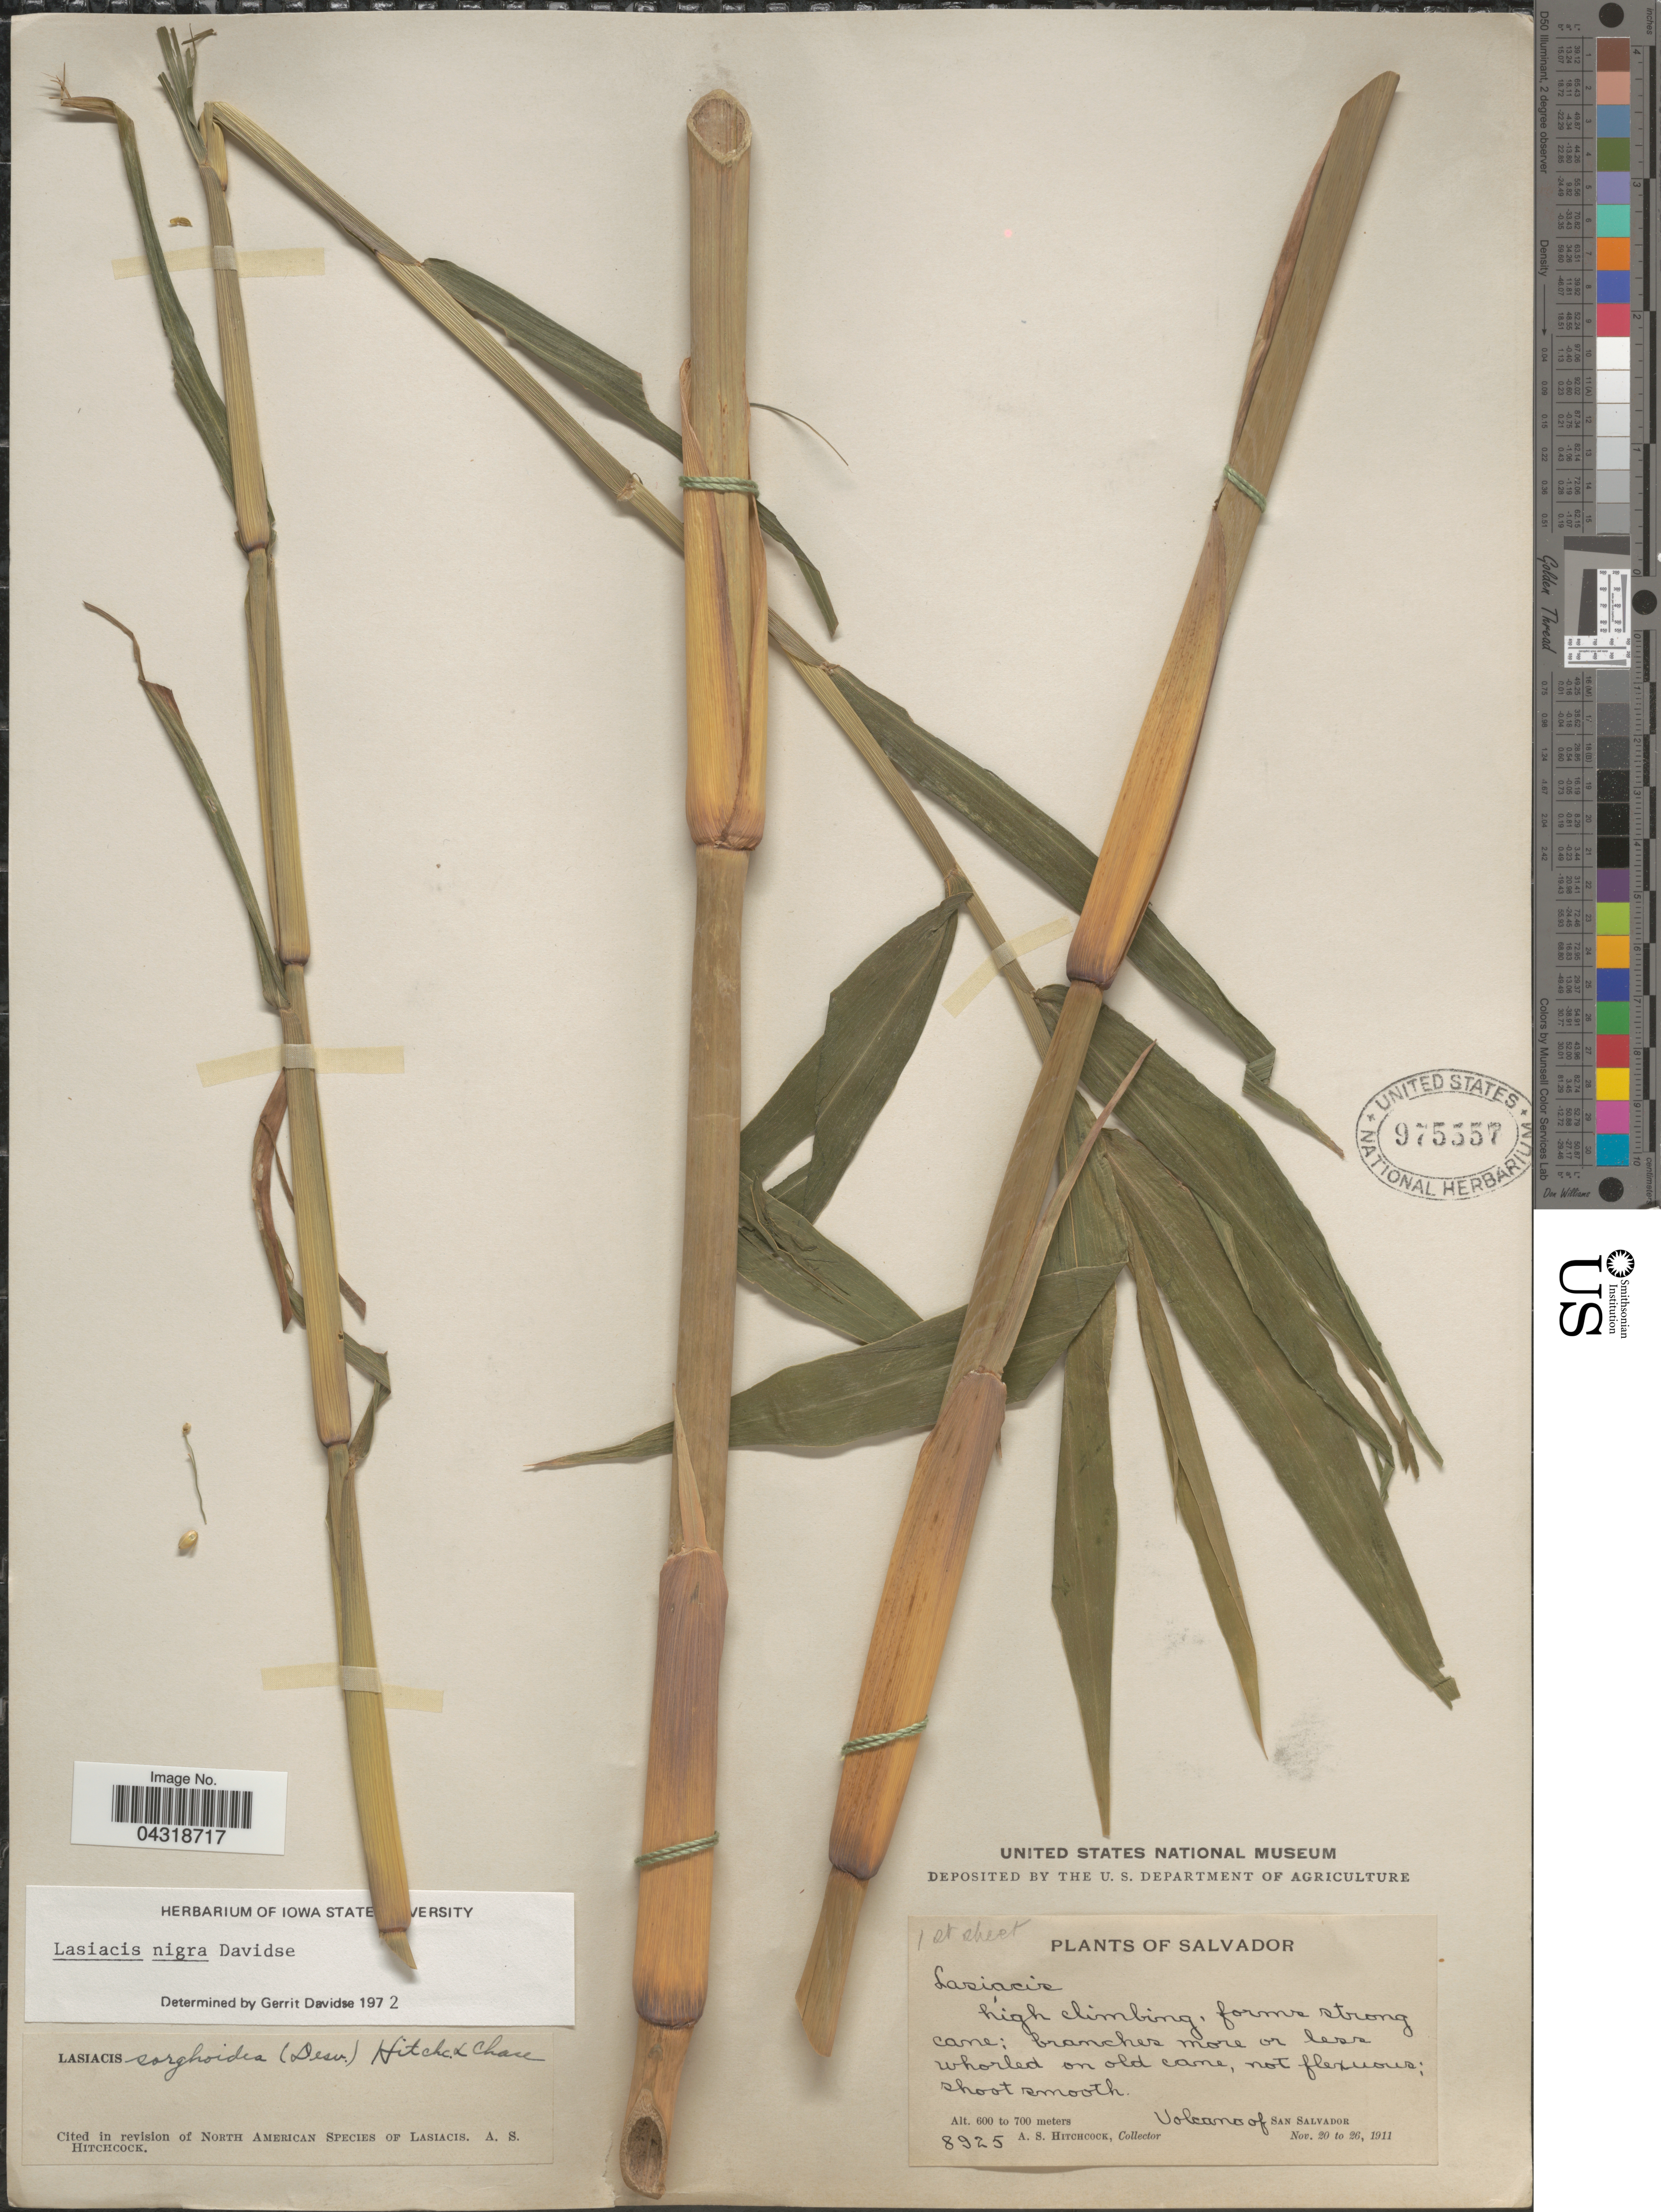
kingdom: Plantae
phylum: Tracheophyta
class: Liliopsida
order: Poales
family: Poaceae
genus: Lasiacis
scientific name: Lasiacis oaxacensis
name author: (Steud.) Hitchc.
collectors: A. S. Hitchcock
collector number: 8925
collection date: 1911-11-20/1911-11-26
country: El Salvador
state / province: San Salvador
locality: Volcano of San Salvador.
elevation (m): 600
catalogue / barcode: US 975557